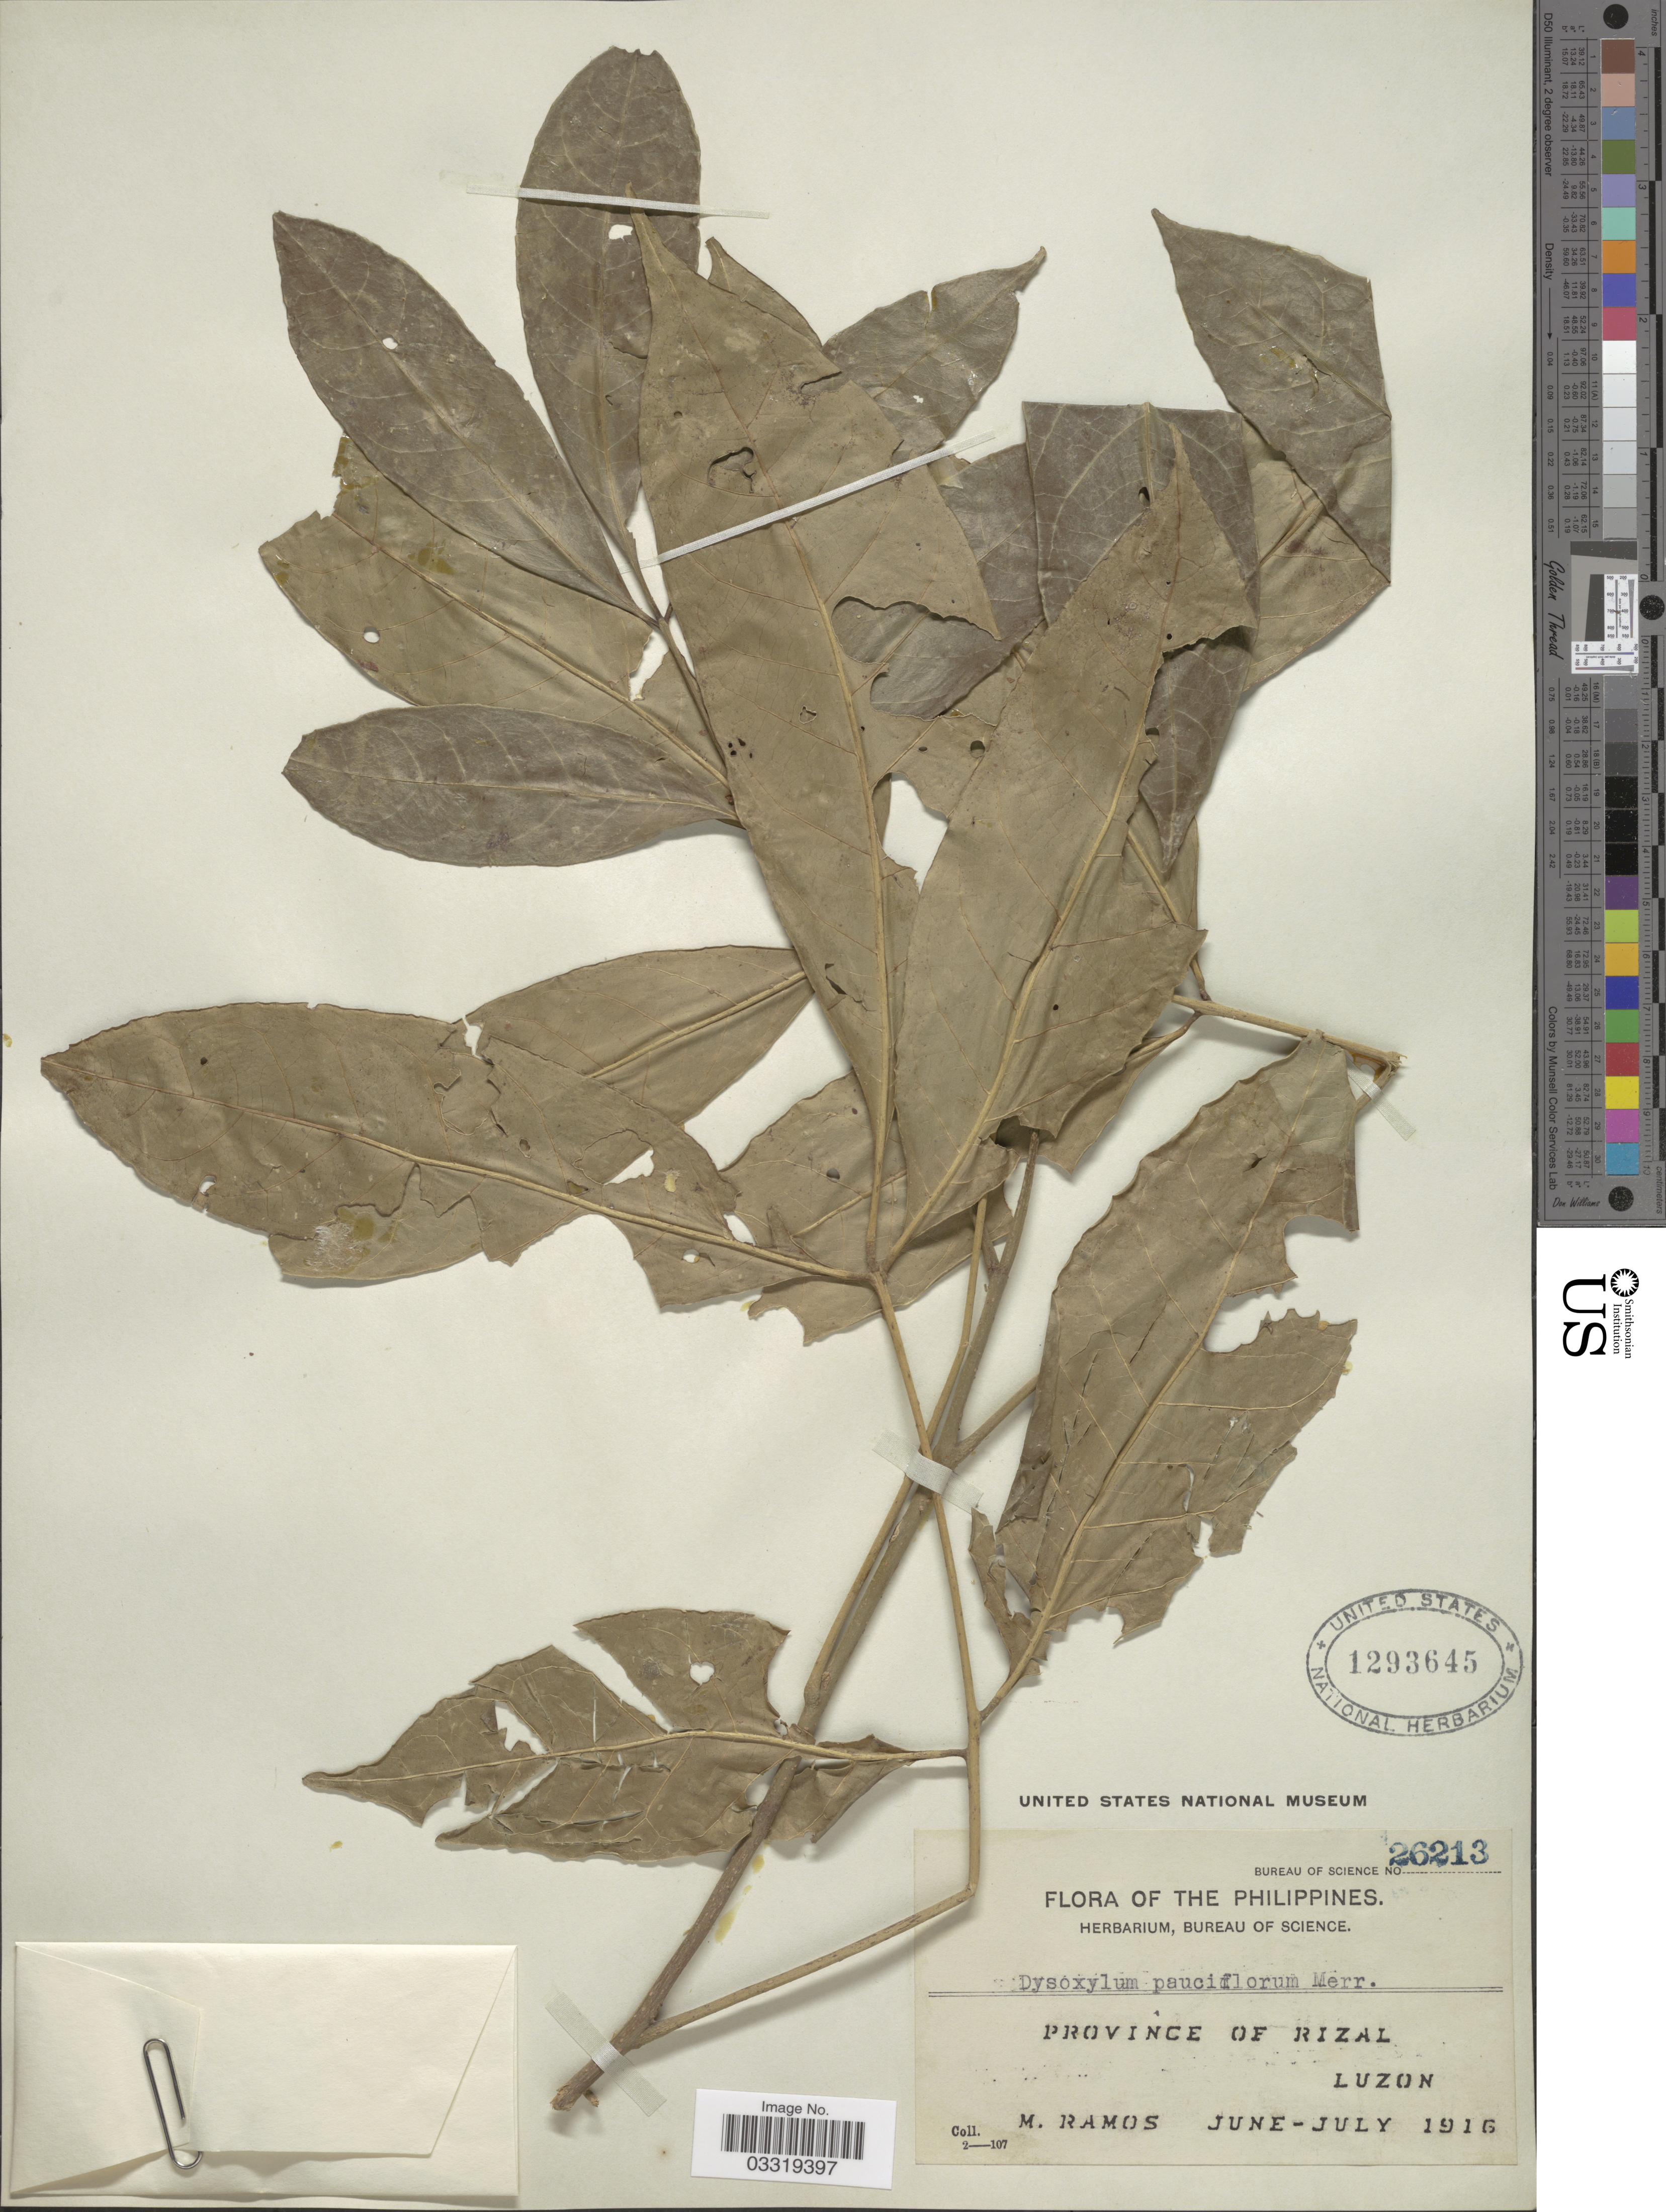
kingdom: Plantae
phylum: Tracheophyta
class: Magnoliopsida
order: Sapindales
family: Meliaceae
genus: Didymocheton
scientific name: Didymocheton pauciflorus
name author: (Merr.) Mabb.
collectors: M. Ramos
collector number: Bureau of Science 26213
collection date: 1916-06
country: Philippines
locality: Province of Rizal, Luzon.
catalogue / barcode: US 1293645